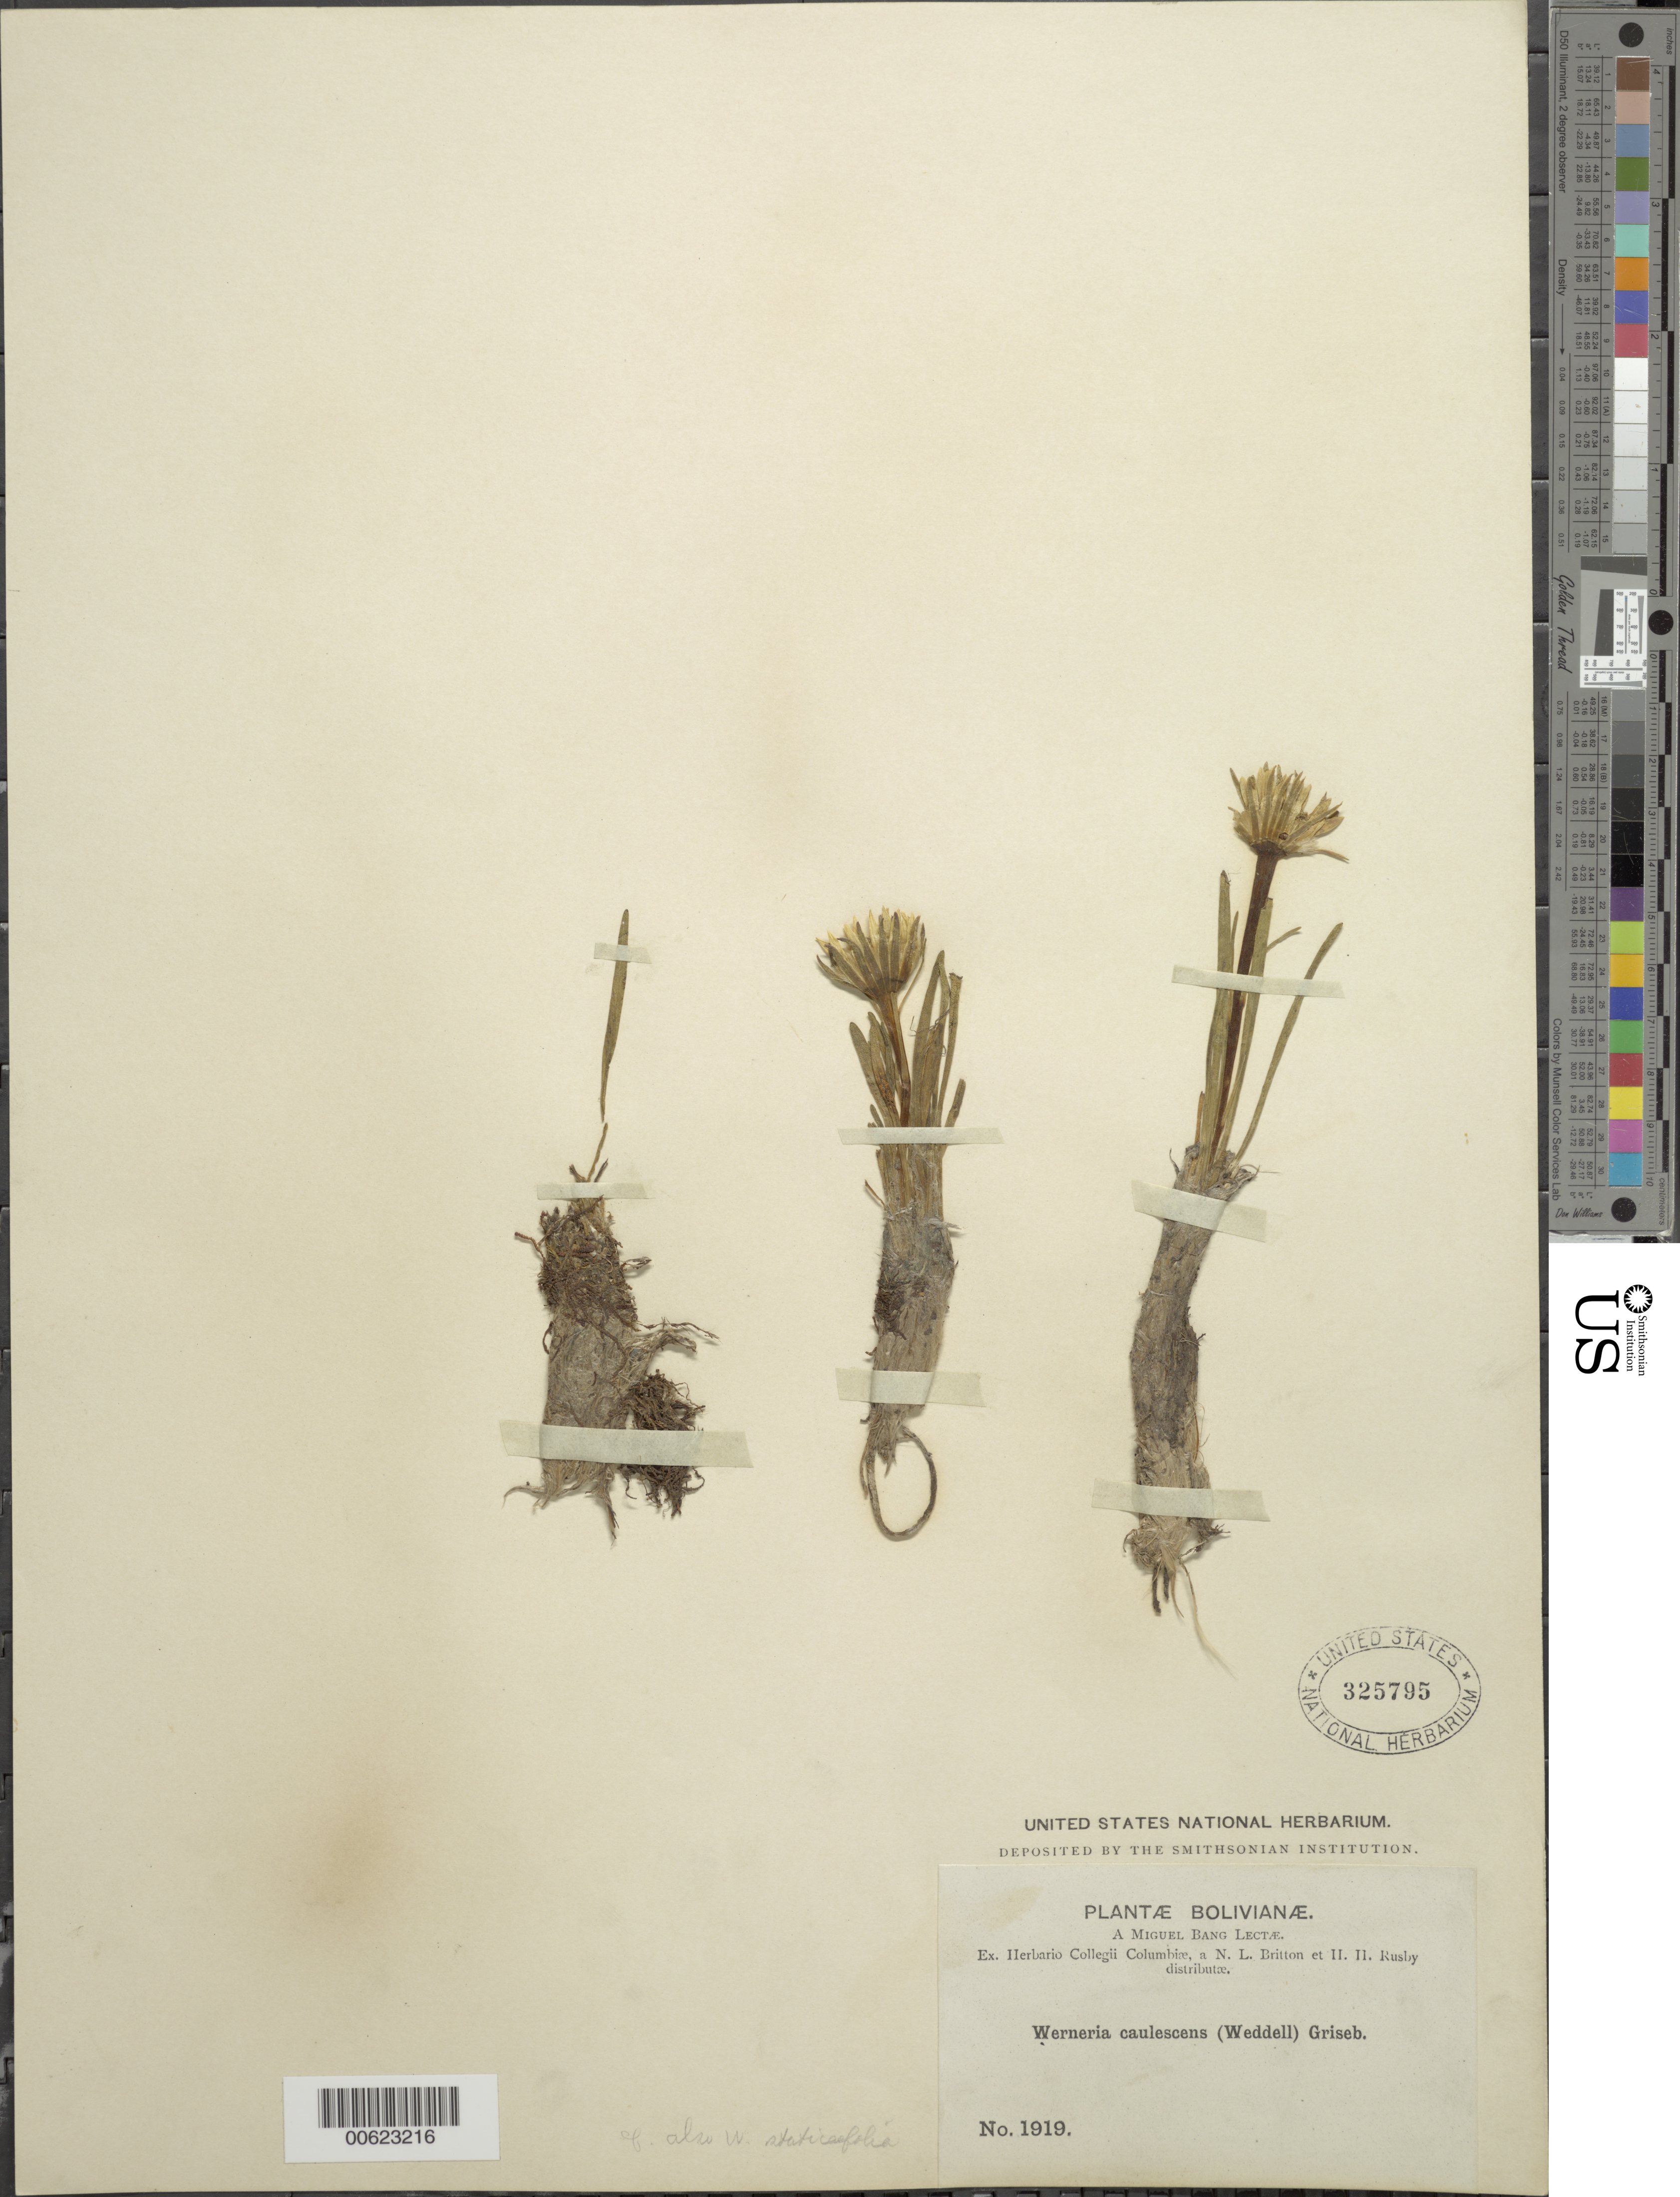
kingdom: Plantae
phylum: Tracheophyta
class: Magnoliopsida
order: Asterales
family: Asteraceae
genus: Werneria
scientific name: Werneria staticifolia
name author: Sch. Bip.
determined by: Calvo, Joel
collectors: M. Bang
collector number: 1919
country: Bolivia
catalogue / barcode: US 325795